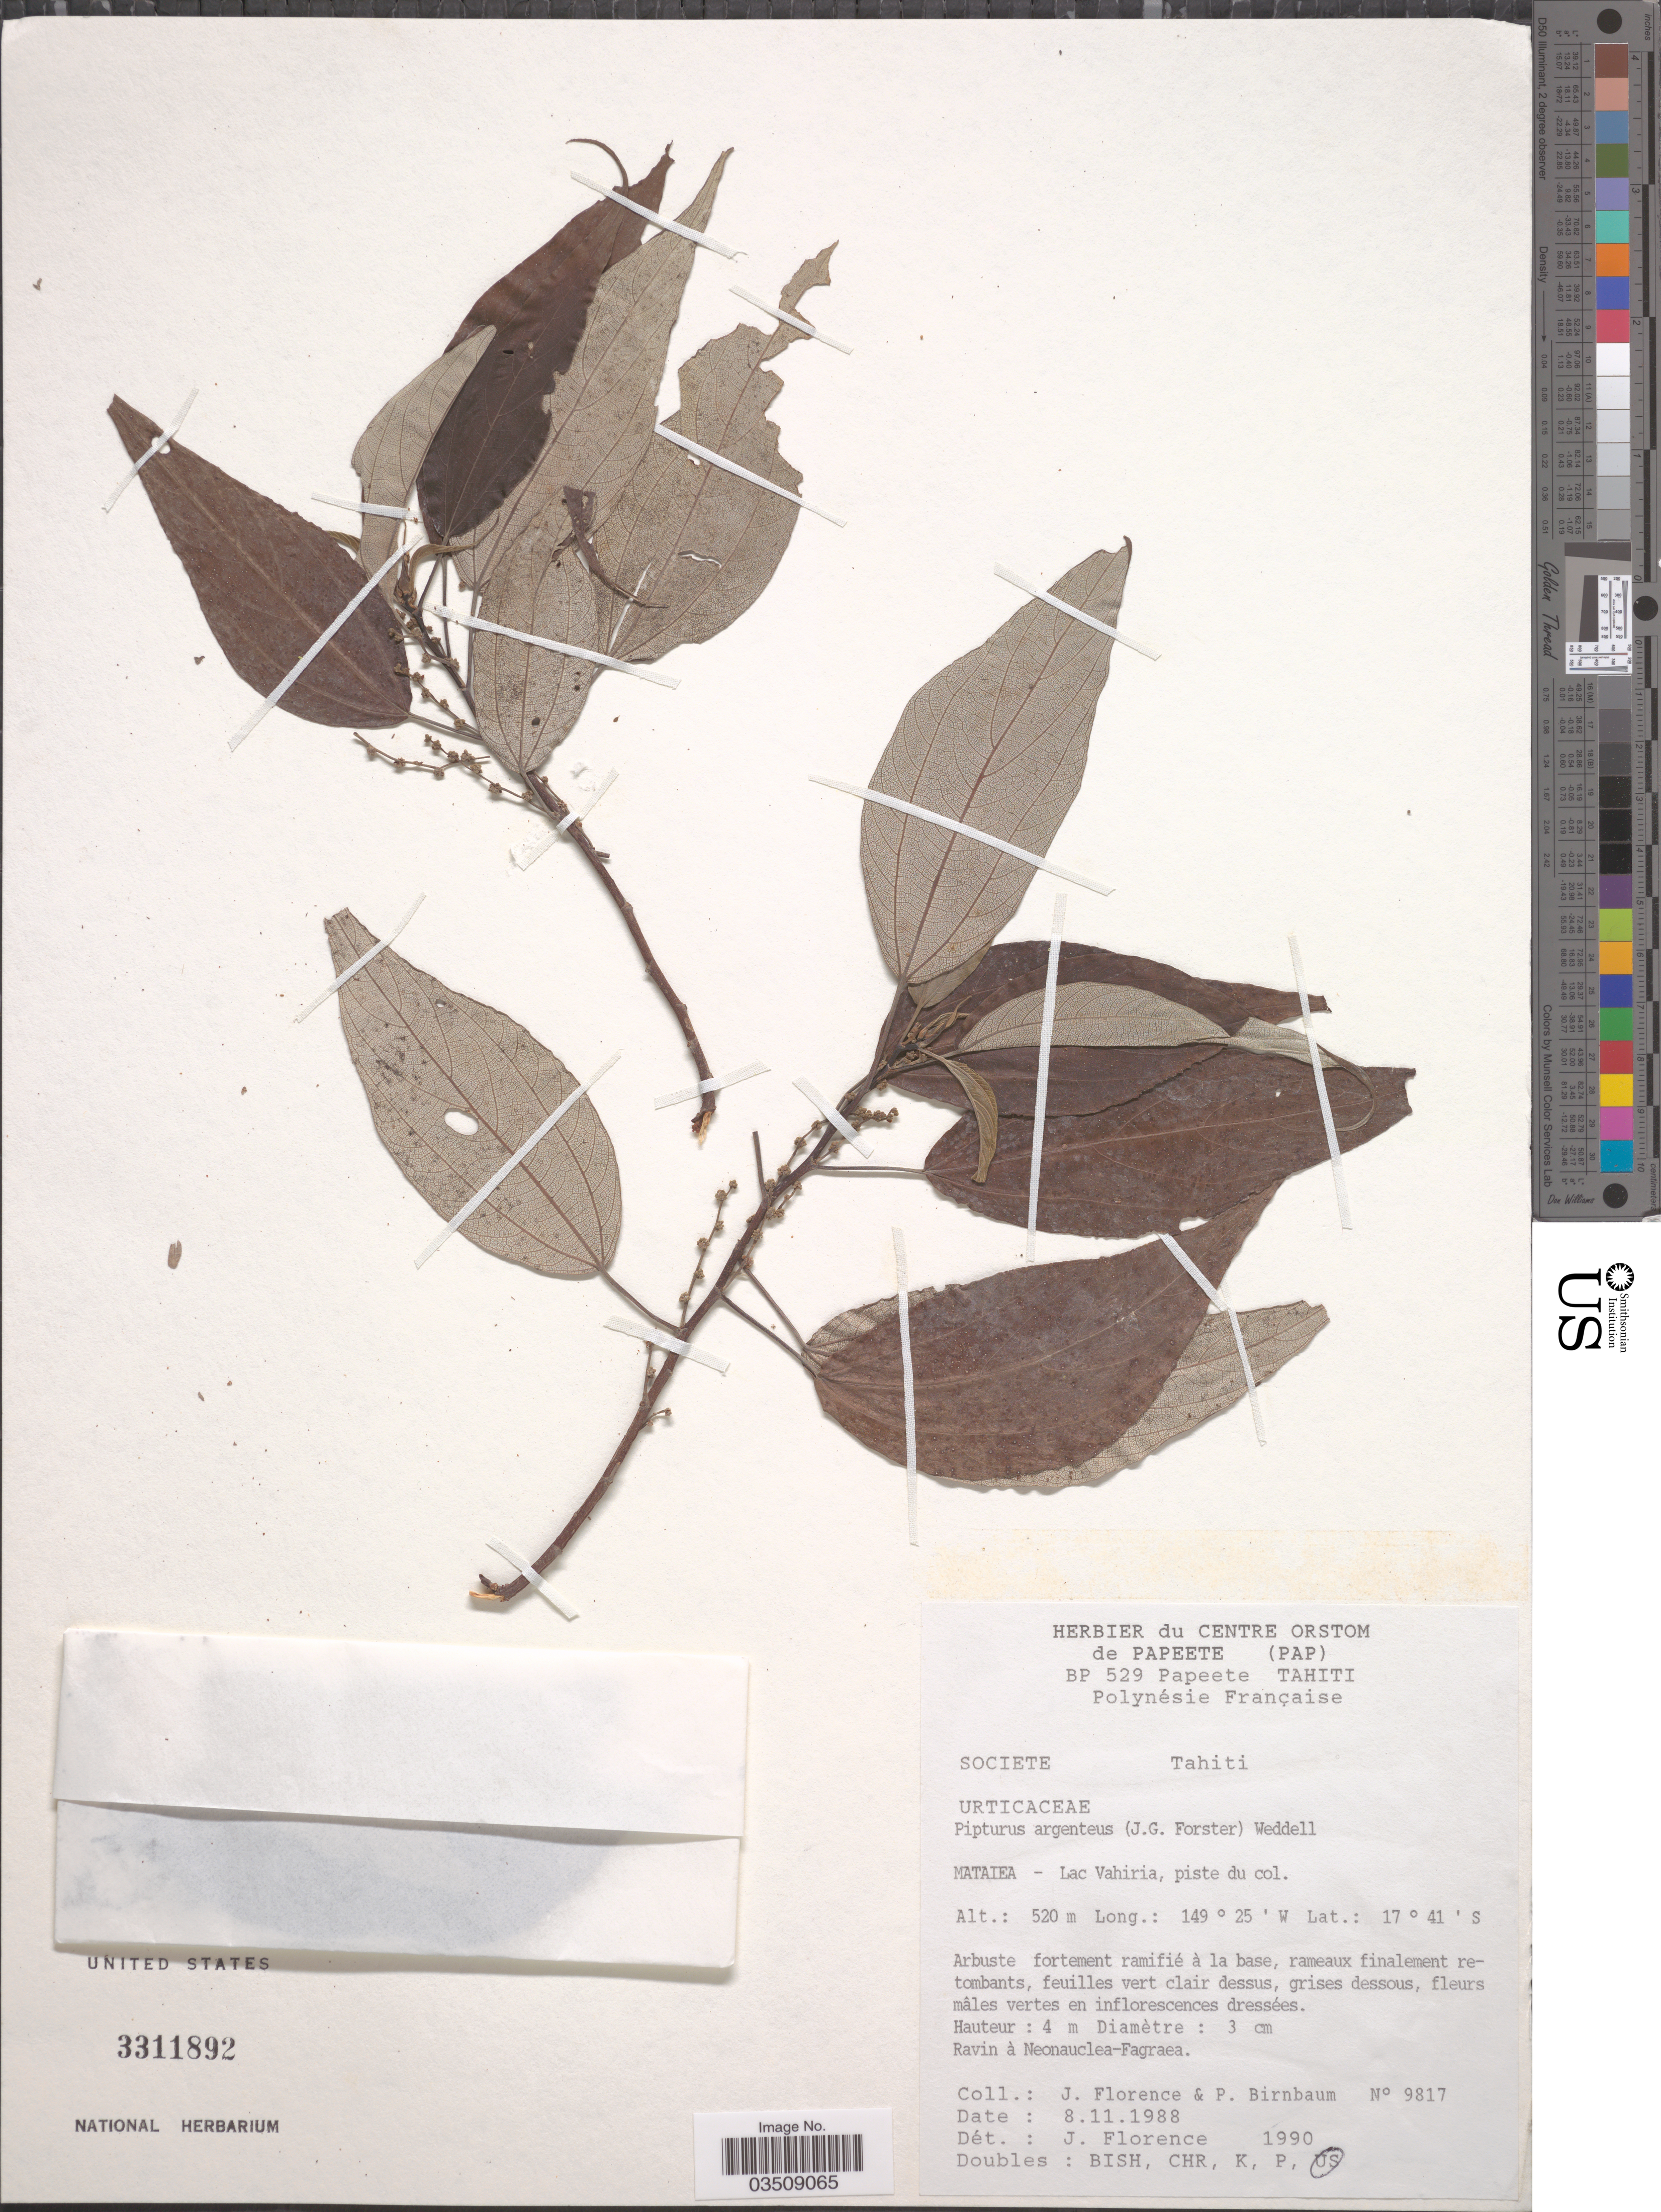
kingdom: Plantae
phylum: Tracheophyta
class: Magnoliopsida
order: Rosales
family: Urticaceae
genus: Pipturus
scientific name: Pipturus argenteus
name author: (G. Forst.) Wedd.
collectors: J. Florence & P. Birnbaum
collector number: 9817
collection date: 1988-11-08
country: French Polynesia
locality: Societe. Tahiti. Mataiea - Lac Vahiria, piste du col.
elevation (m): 520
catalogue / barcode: US 3311892